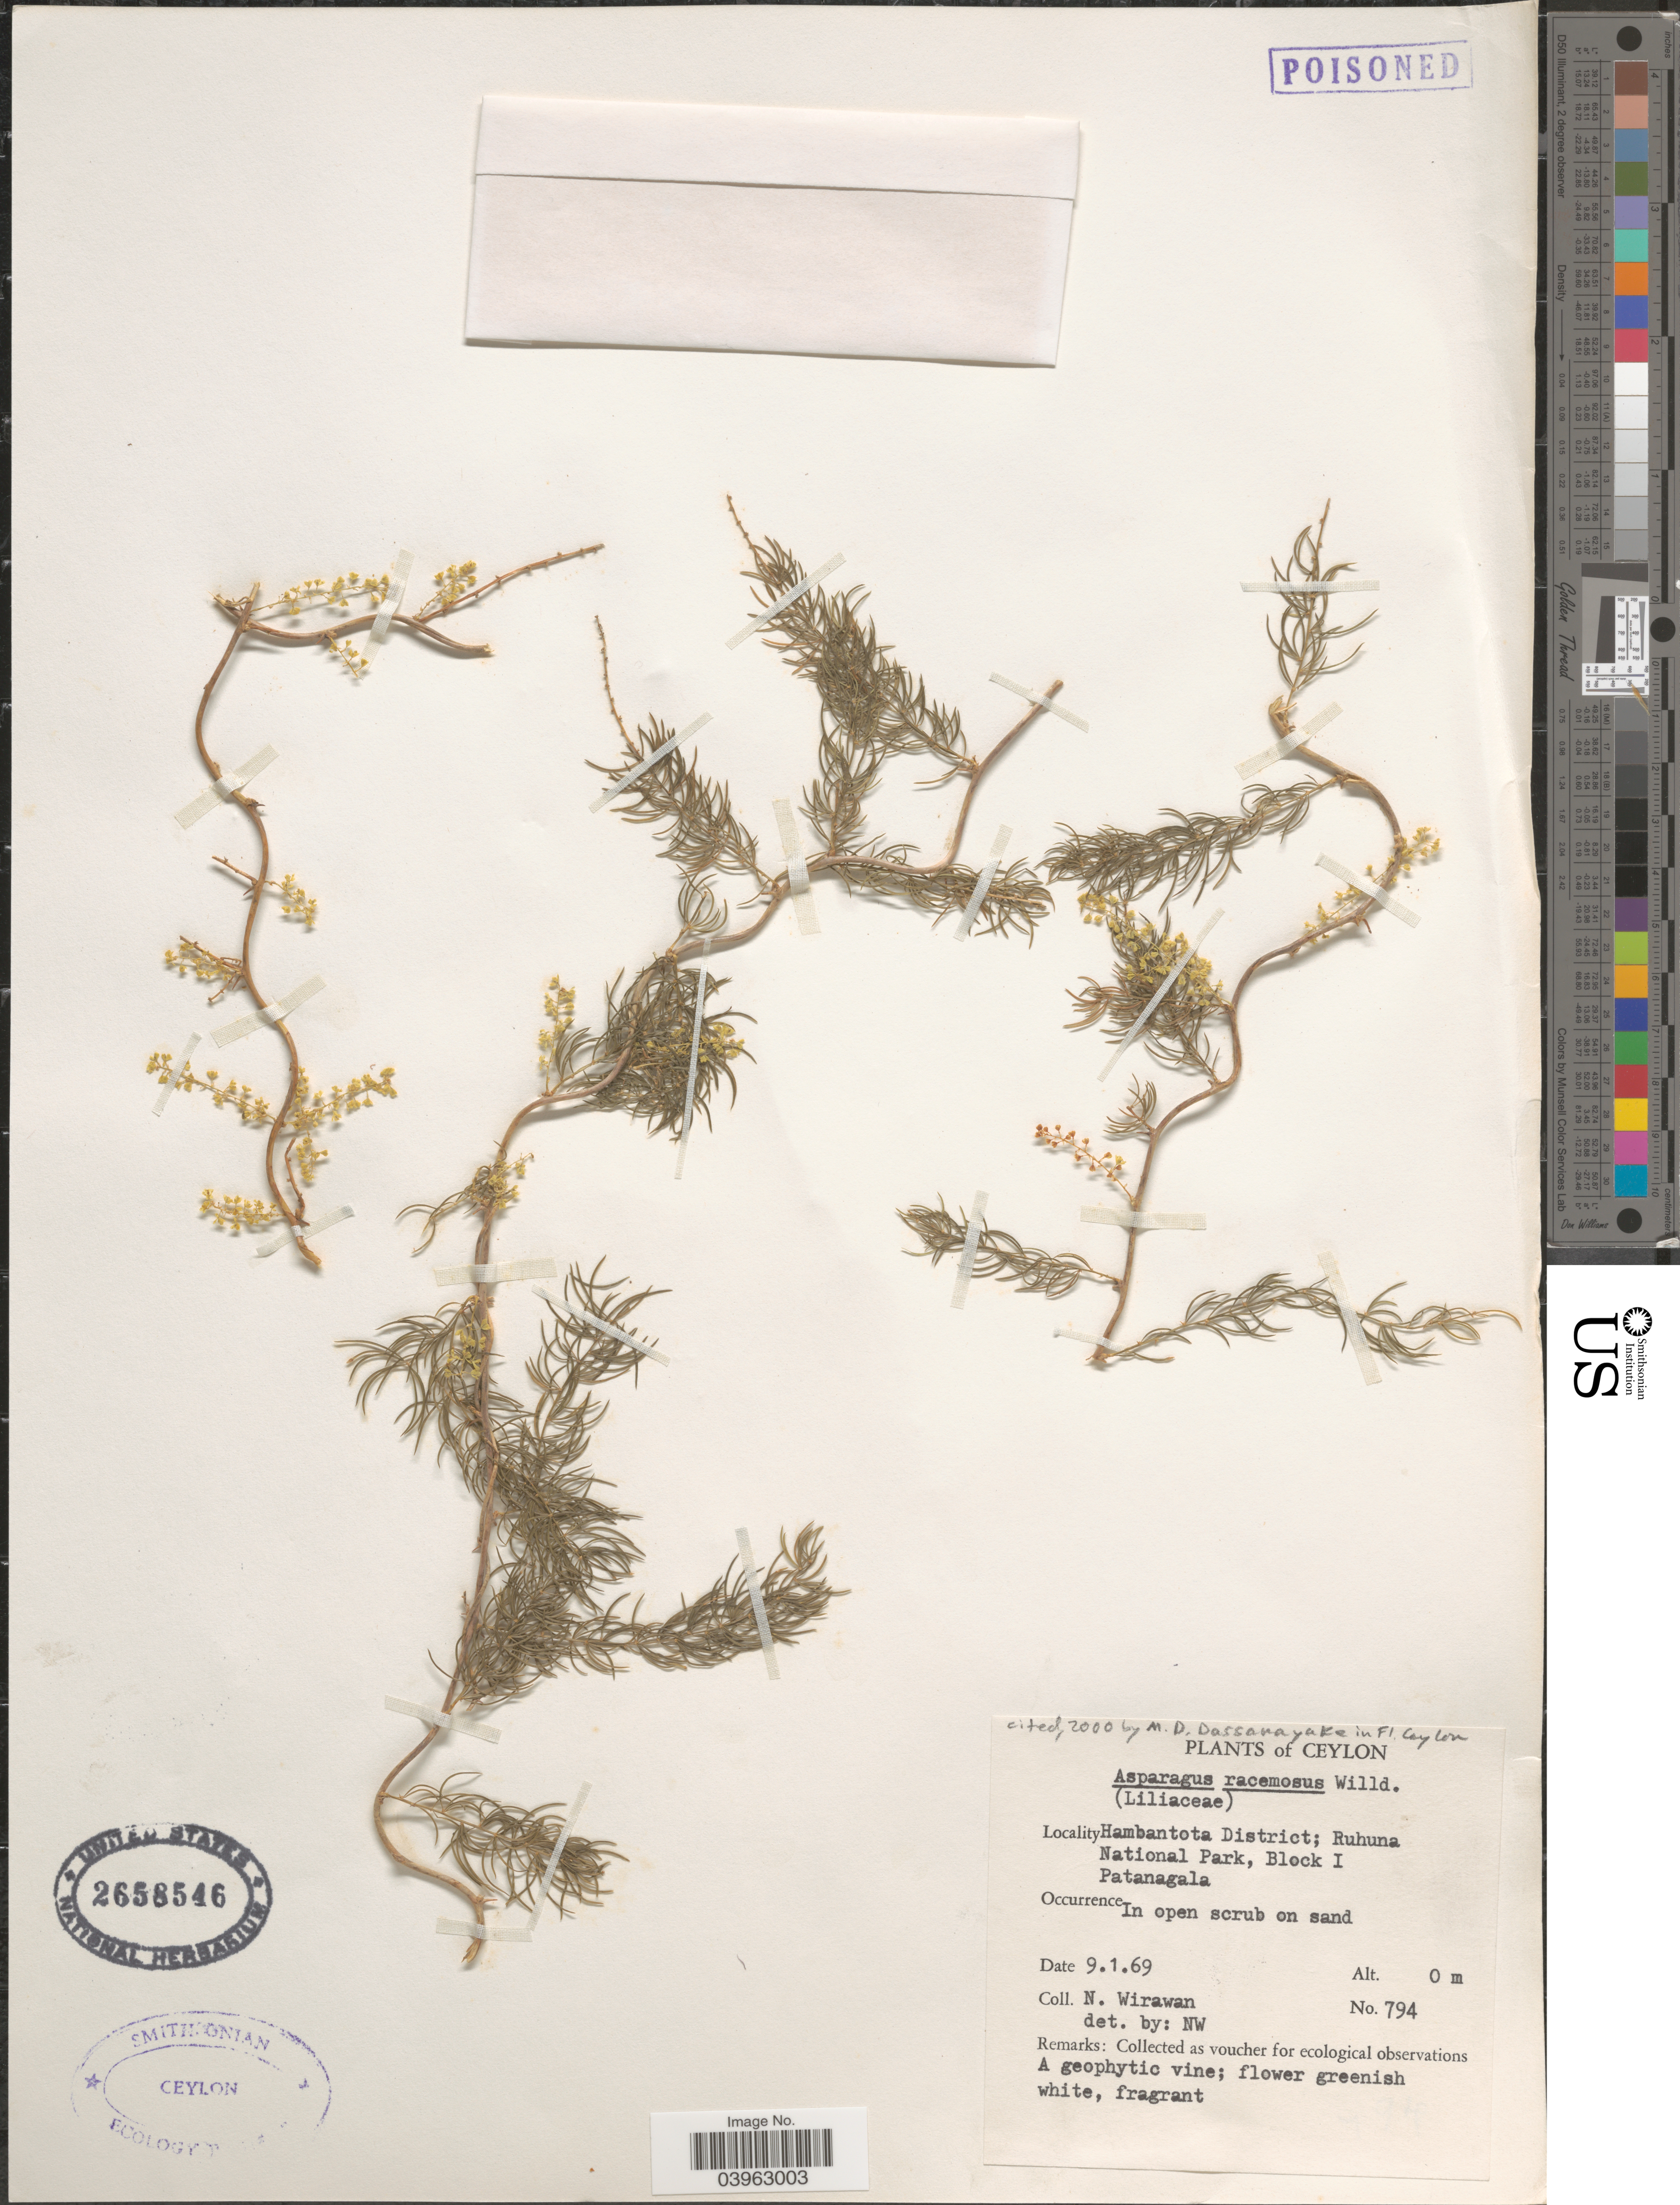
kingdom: Plantae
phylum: Tracheophyta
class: Liliopsida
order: Asparagales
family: Asparagaceae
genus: Asparagus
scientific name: Asparagus racemosus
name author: Willd.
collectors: N. Wirawan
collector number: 794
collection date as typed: Transcribed d/m/y: 9/1/69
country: Sri Lanka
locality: Ceylon. Hambantota District; Ruhuna National Park, Block I Patanagala.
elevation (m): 0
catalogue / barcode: US 2658546